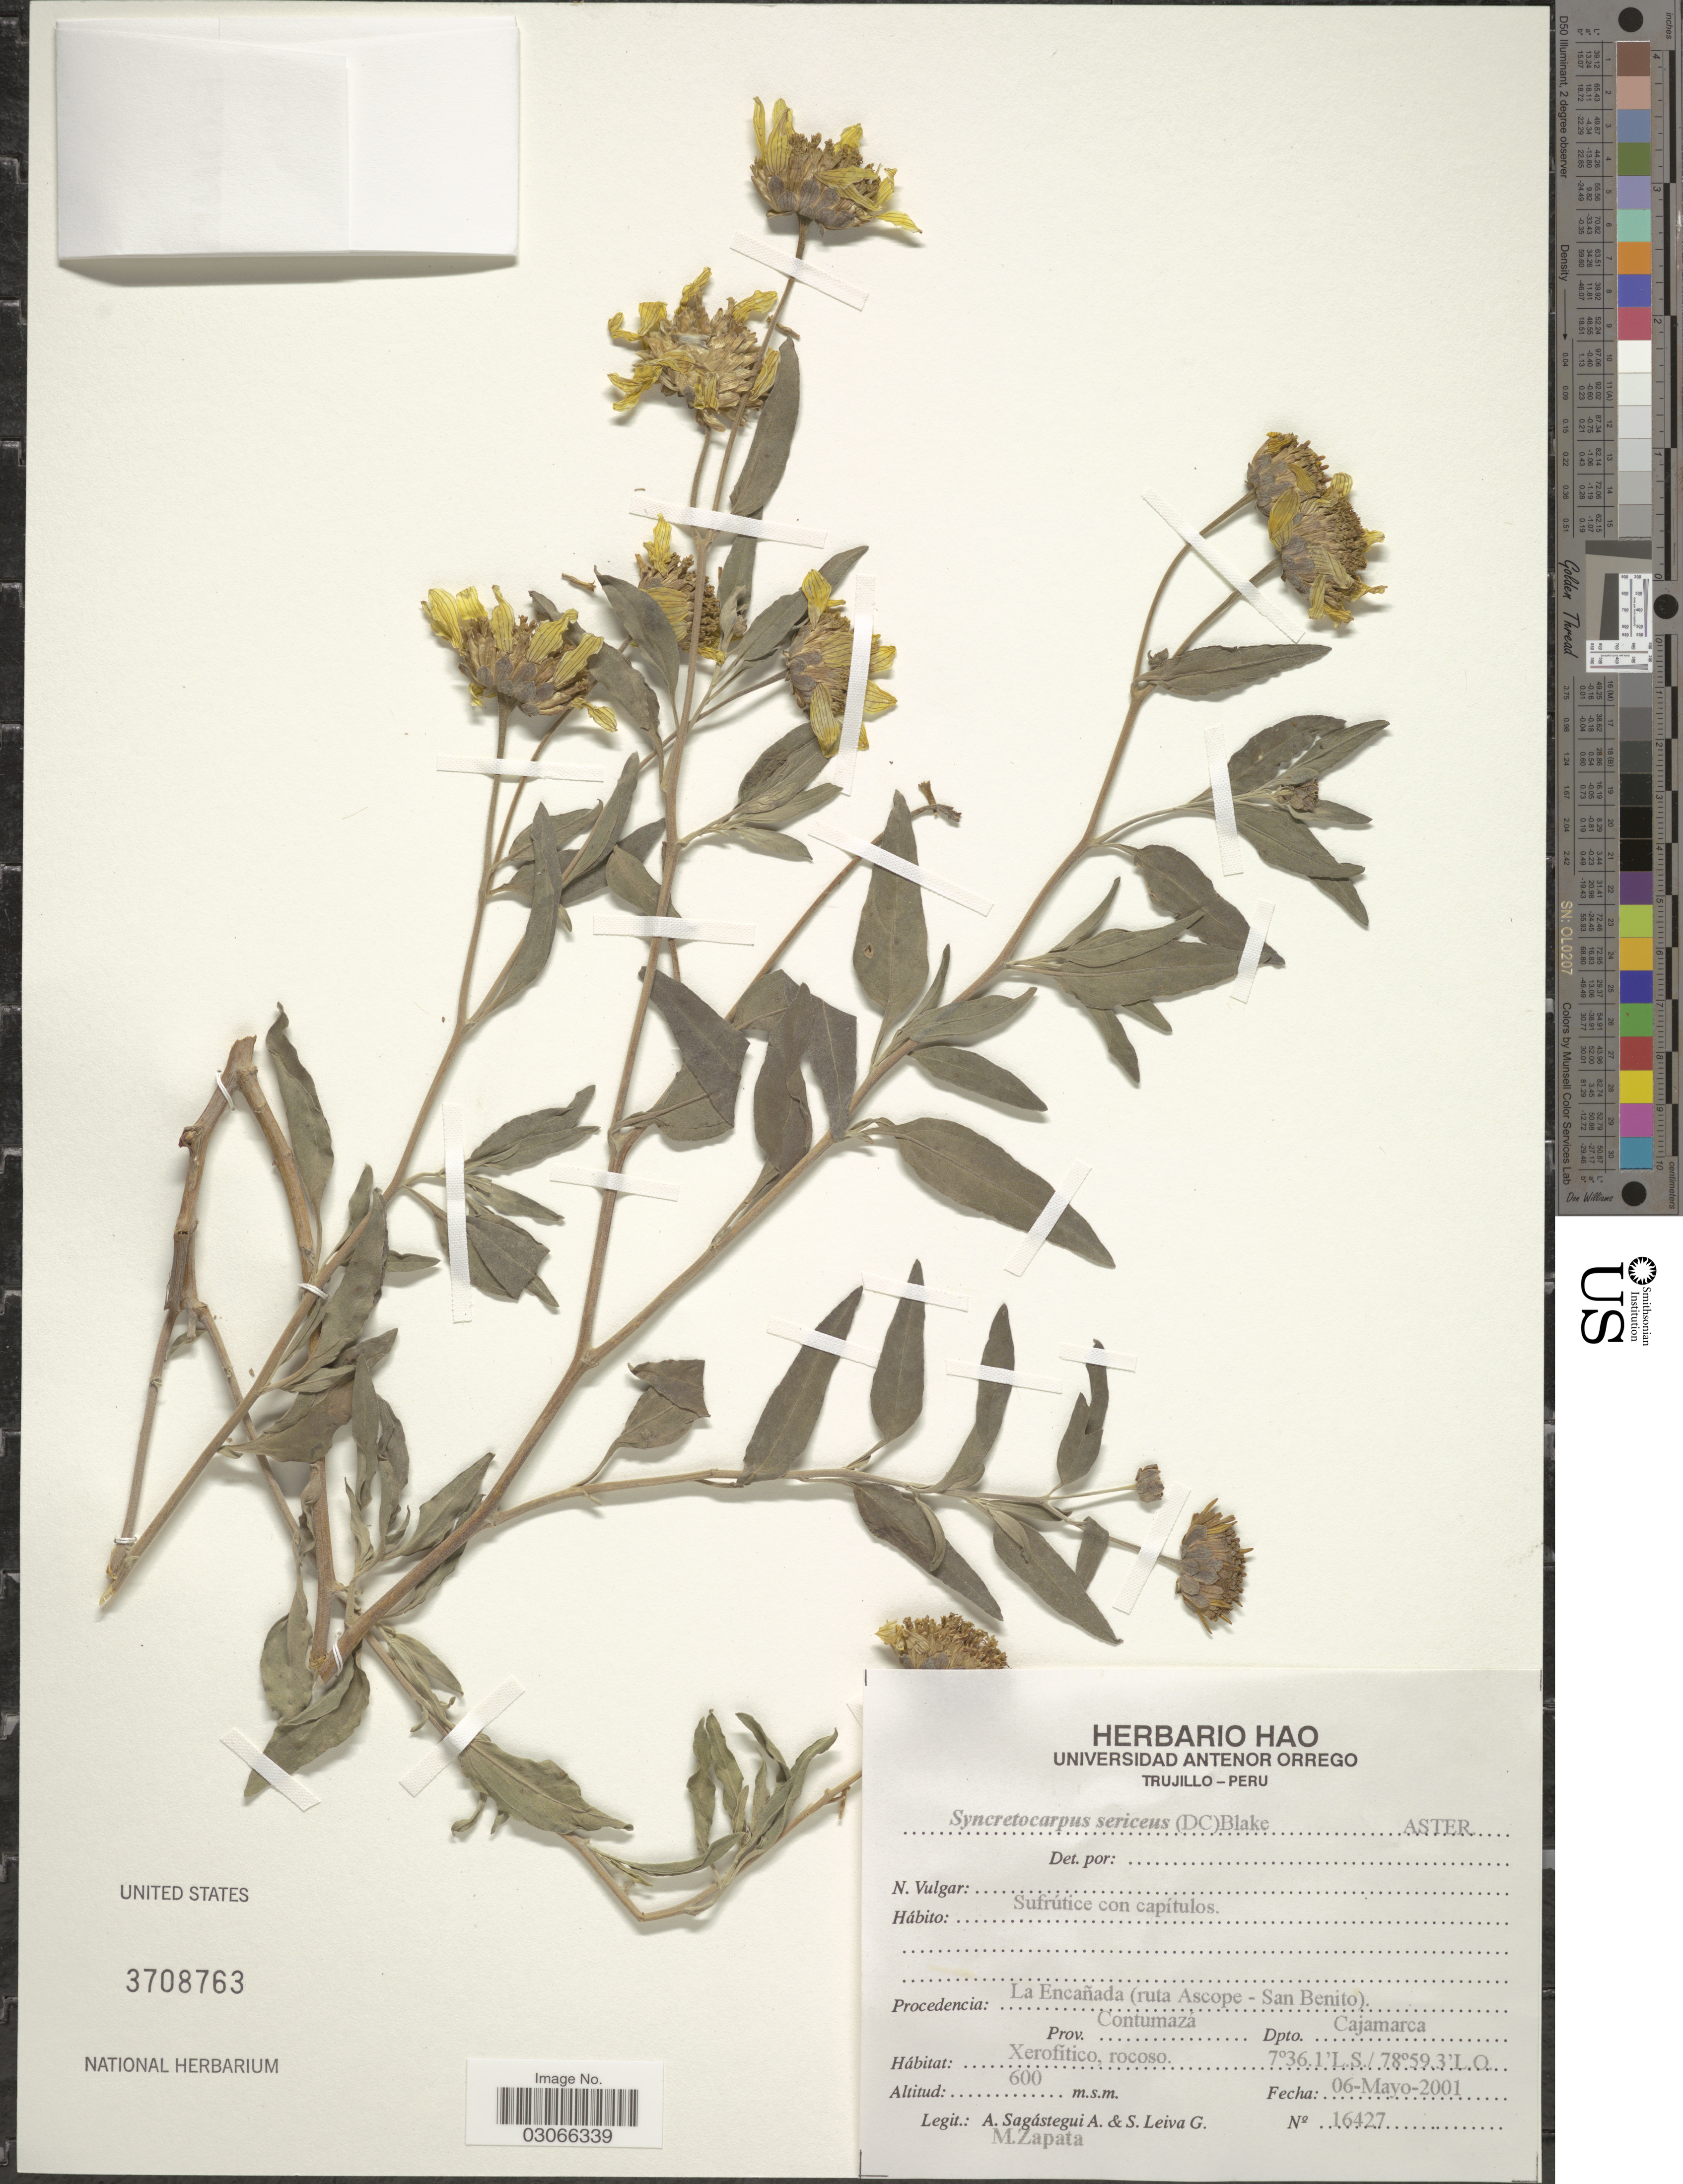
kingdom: Plantae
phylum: Tracheophyta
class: Magnoliopsida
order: Asterales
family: Asteraceae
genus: Syncretocarpus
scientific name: Syncretocarpus sericeus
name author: S.F. Blake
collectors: A. Sagástegui A., S. Leiva G. & M. Zapata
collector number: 16427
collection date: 2001-05-06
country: Peru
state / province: Cajamarca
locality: La Encañada (ruta Ascope - San Benito). Prov. Contumaza Dpto. Cajamarca.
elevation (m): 600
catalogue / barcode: US 3708763